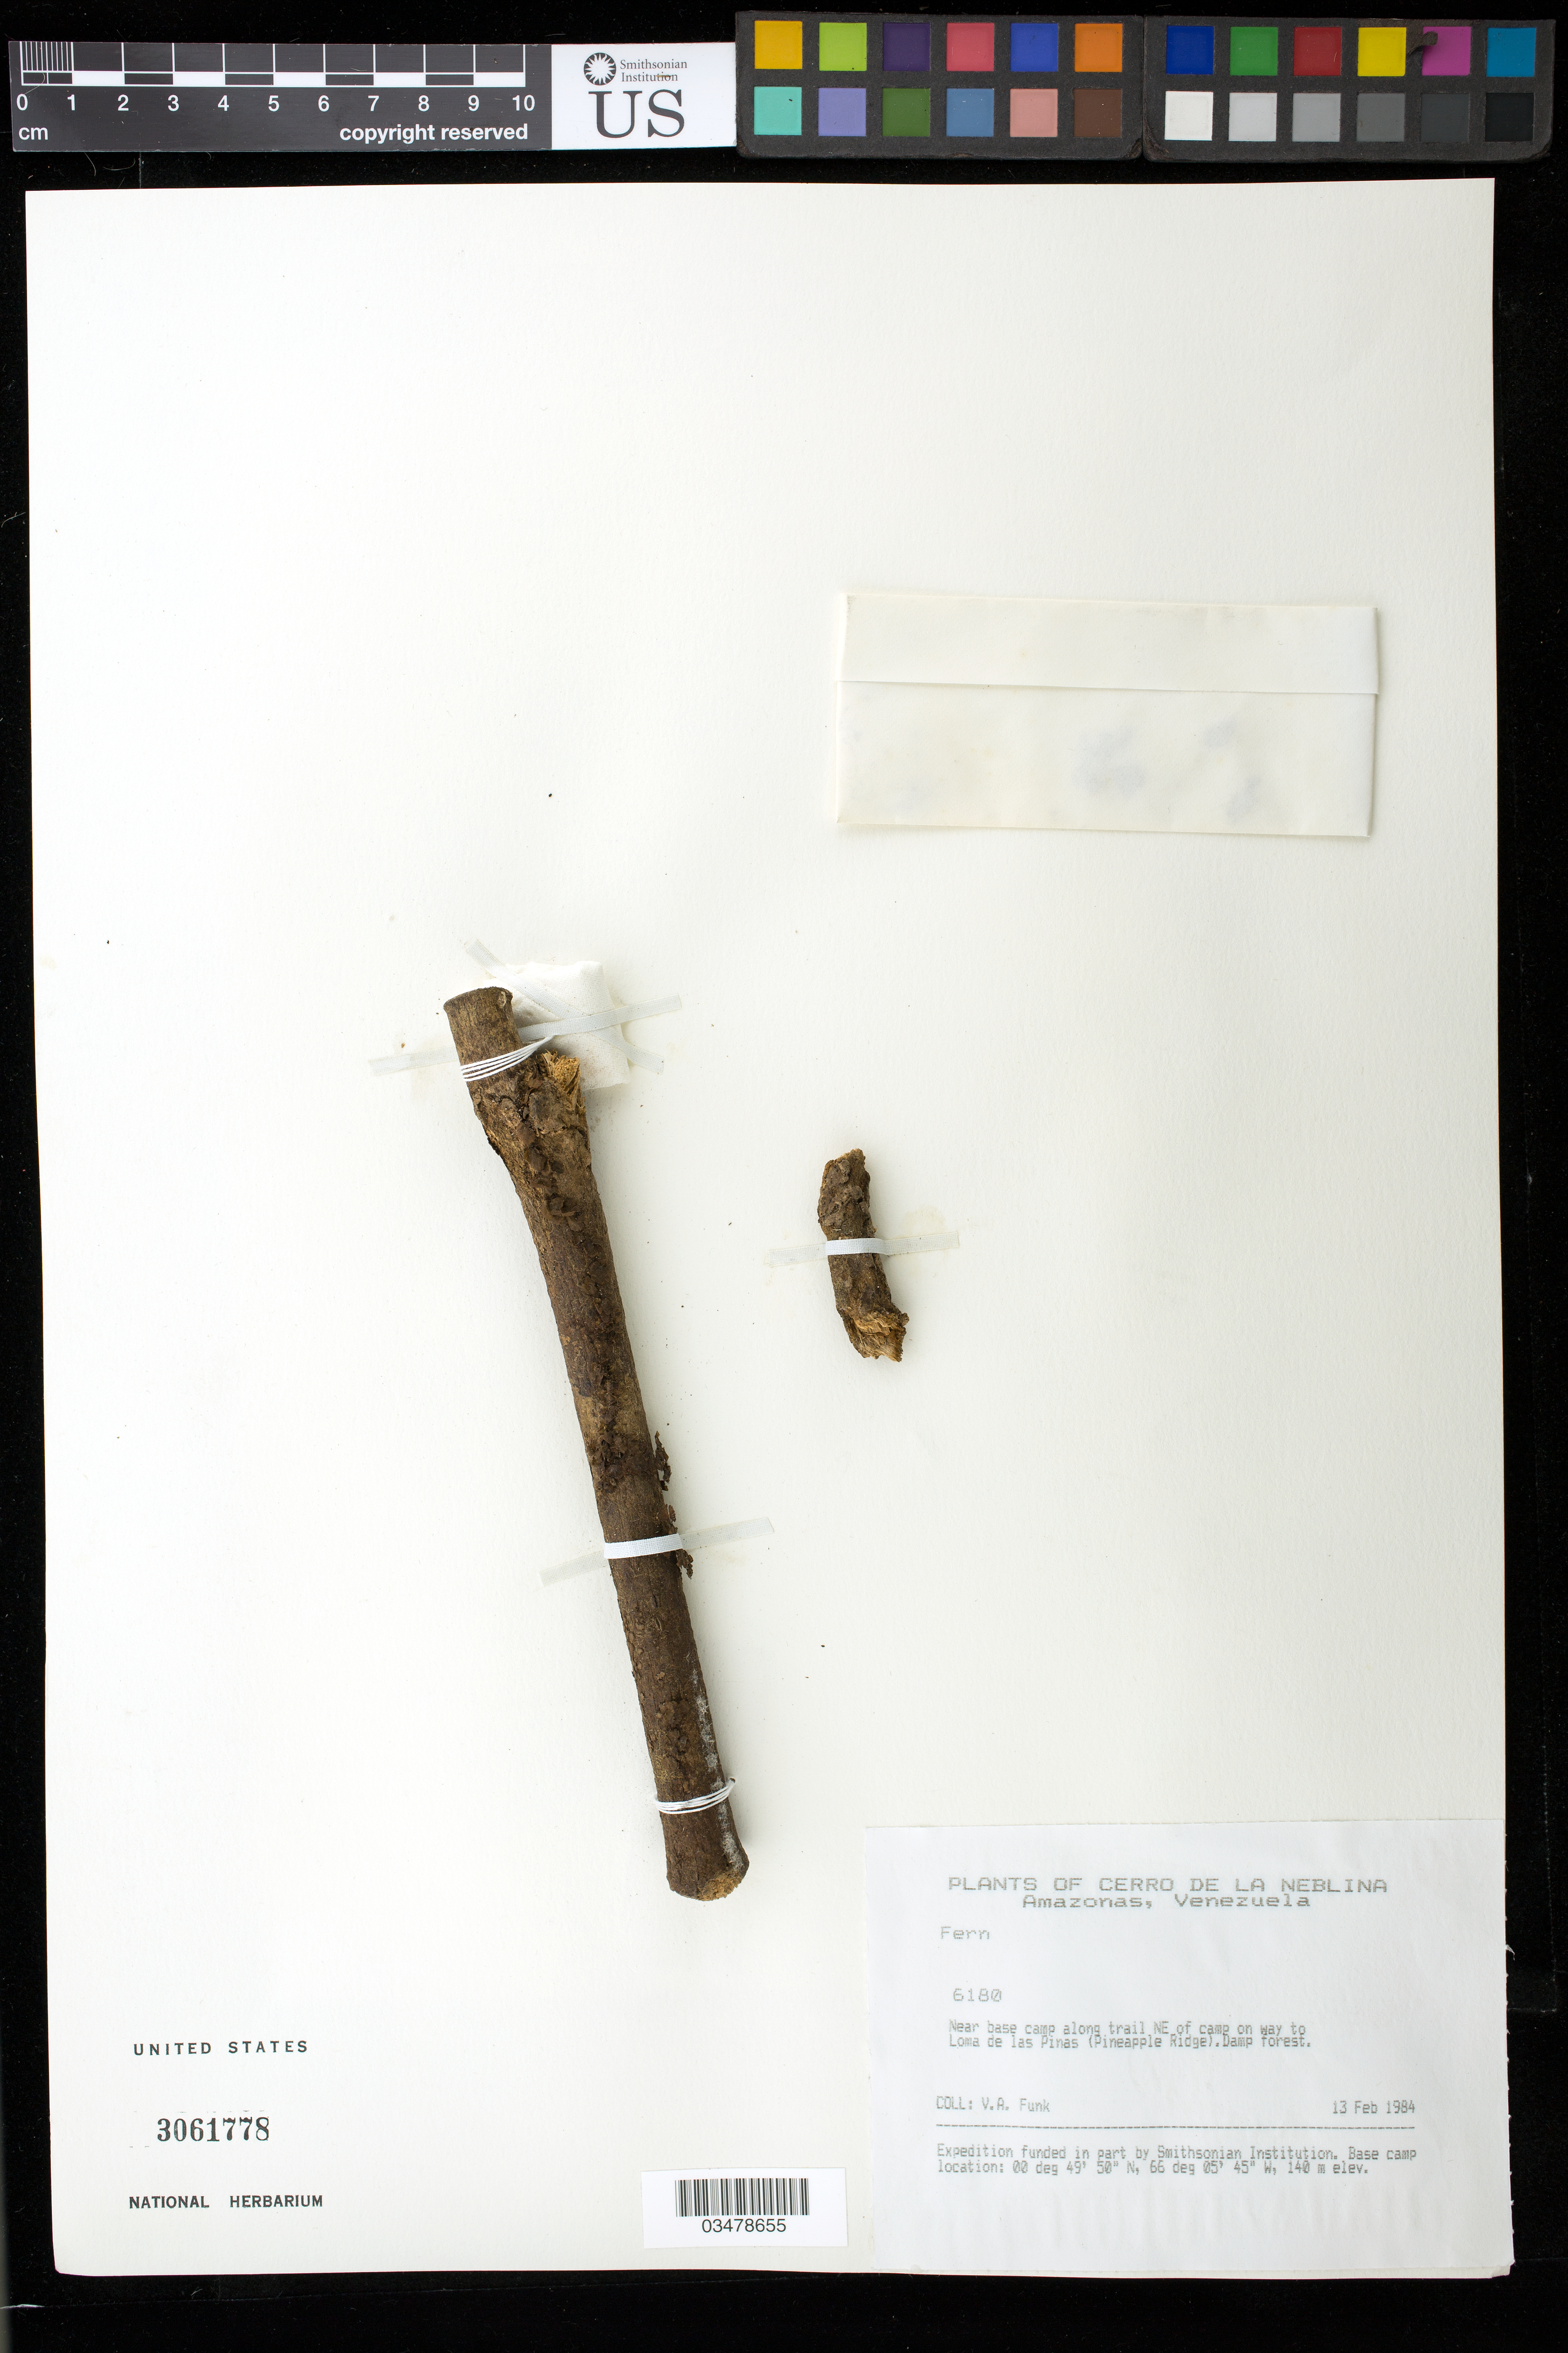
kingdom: Plantae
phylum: Tracheophyta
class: Polypodiopsida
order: Hymenophyllales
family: Hymenophyllaceae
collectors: V. Funk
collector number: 6180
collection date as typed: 13 Feb 1984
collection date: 1984-02-13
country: Venezuela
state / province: Amazonas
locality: Loma de las Pinas (Pinapple Ridge), near base camp along trail NE of camp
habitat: Damp forest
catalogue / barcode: US 3061778